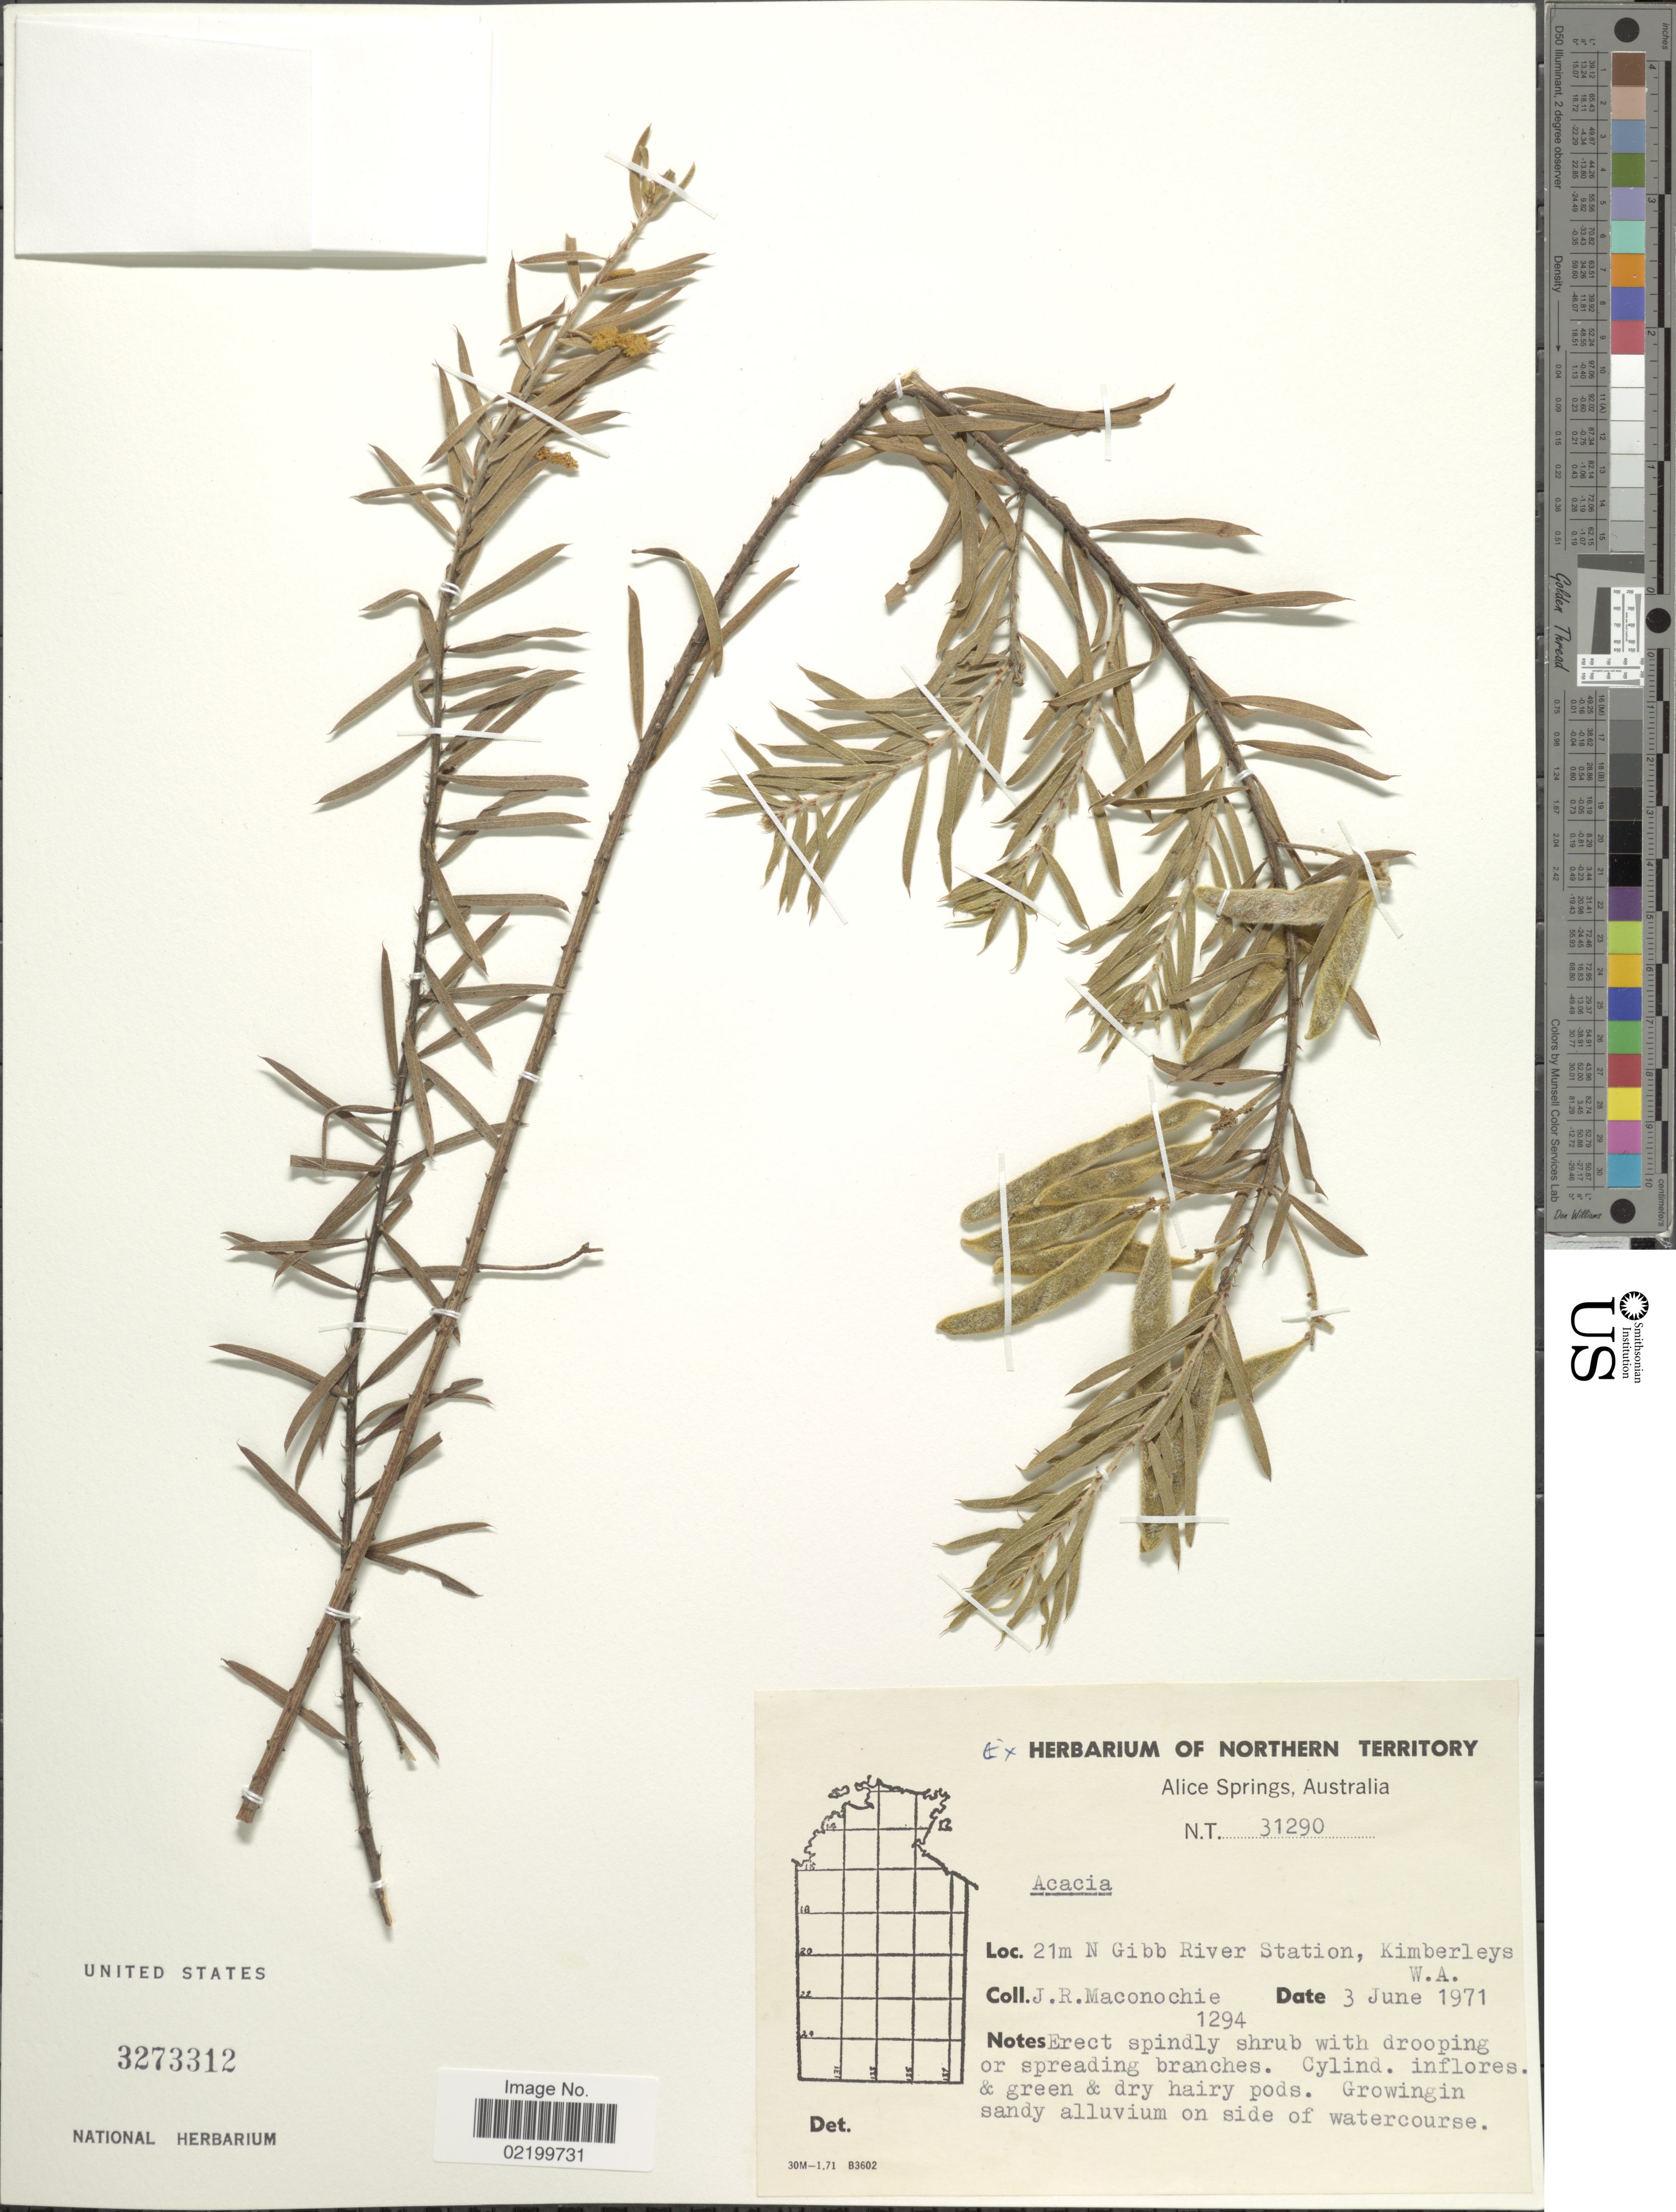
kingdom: Plantae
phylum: Tracheophyta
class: Magnoliopsida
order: Fabales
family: Fabaceae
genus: Acacia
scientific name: Acacia sp.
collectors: J. Maconochie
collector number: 1294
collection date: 1971-06-03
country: Australia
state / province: Western Australia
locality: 21 m N Gibb River Station, Kimberleys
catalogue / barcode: US 3273312